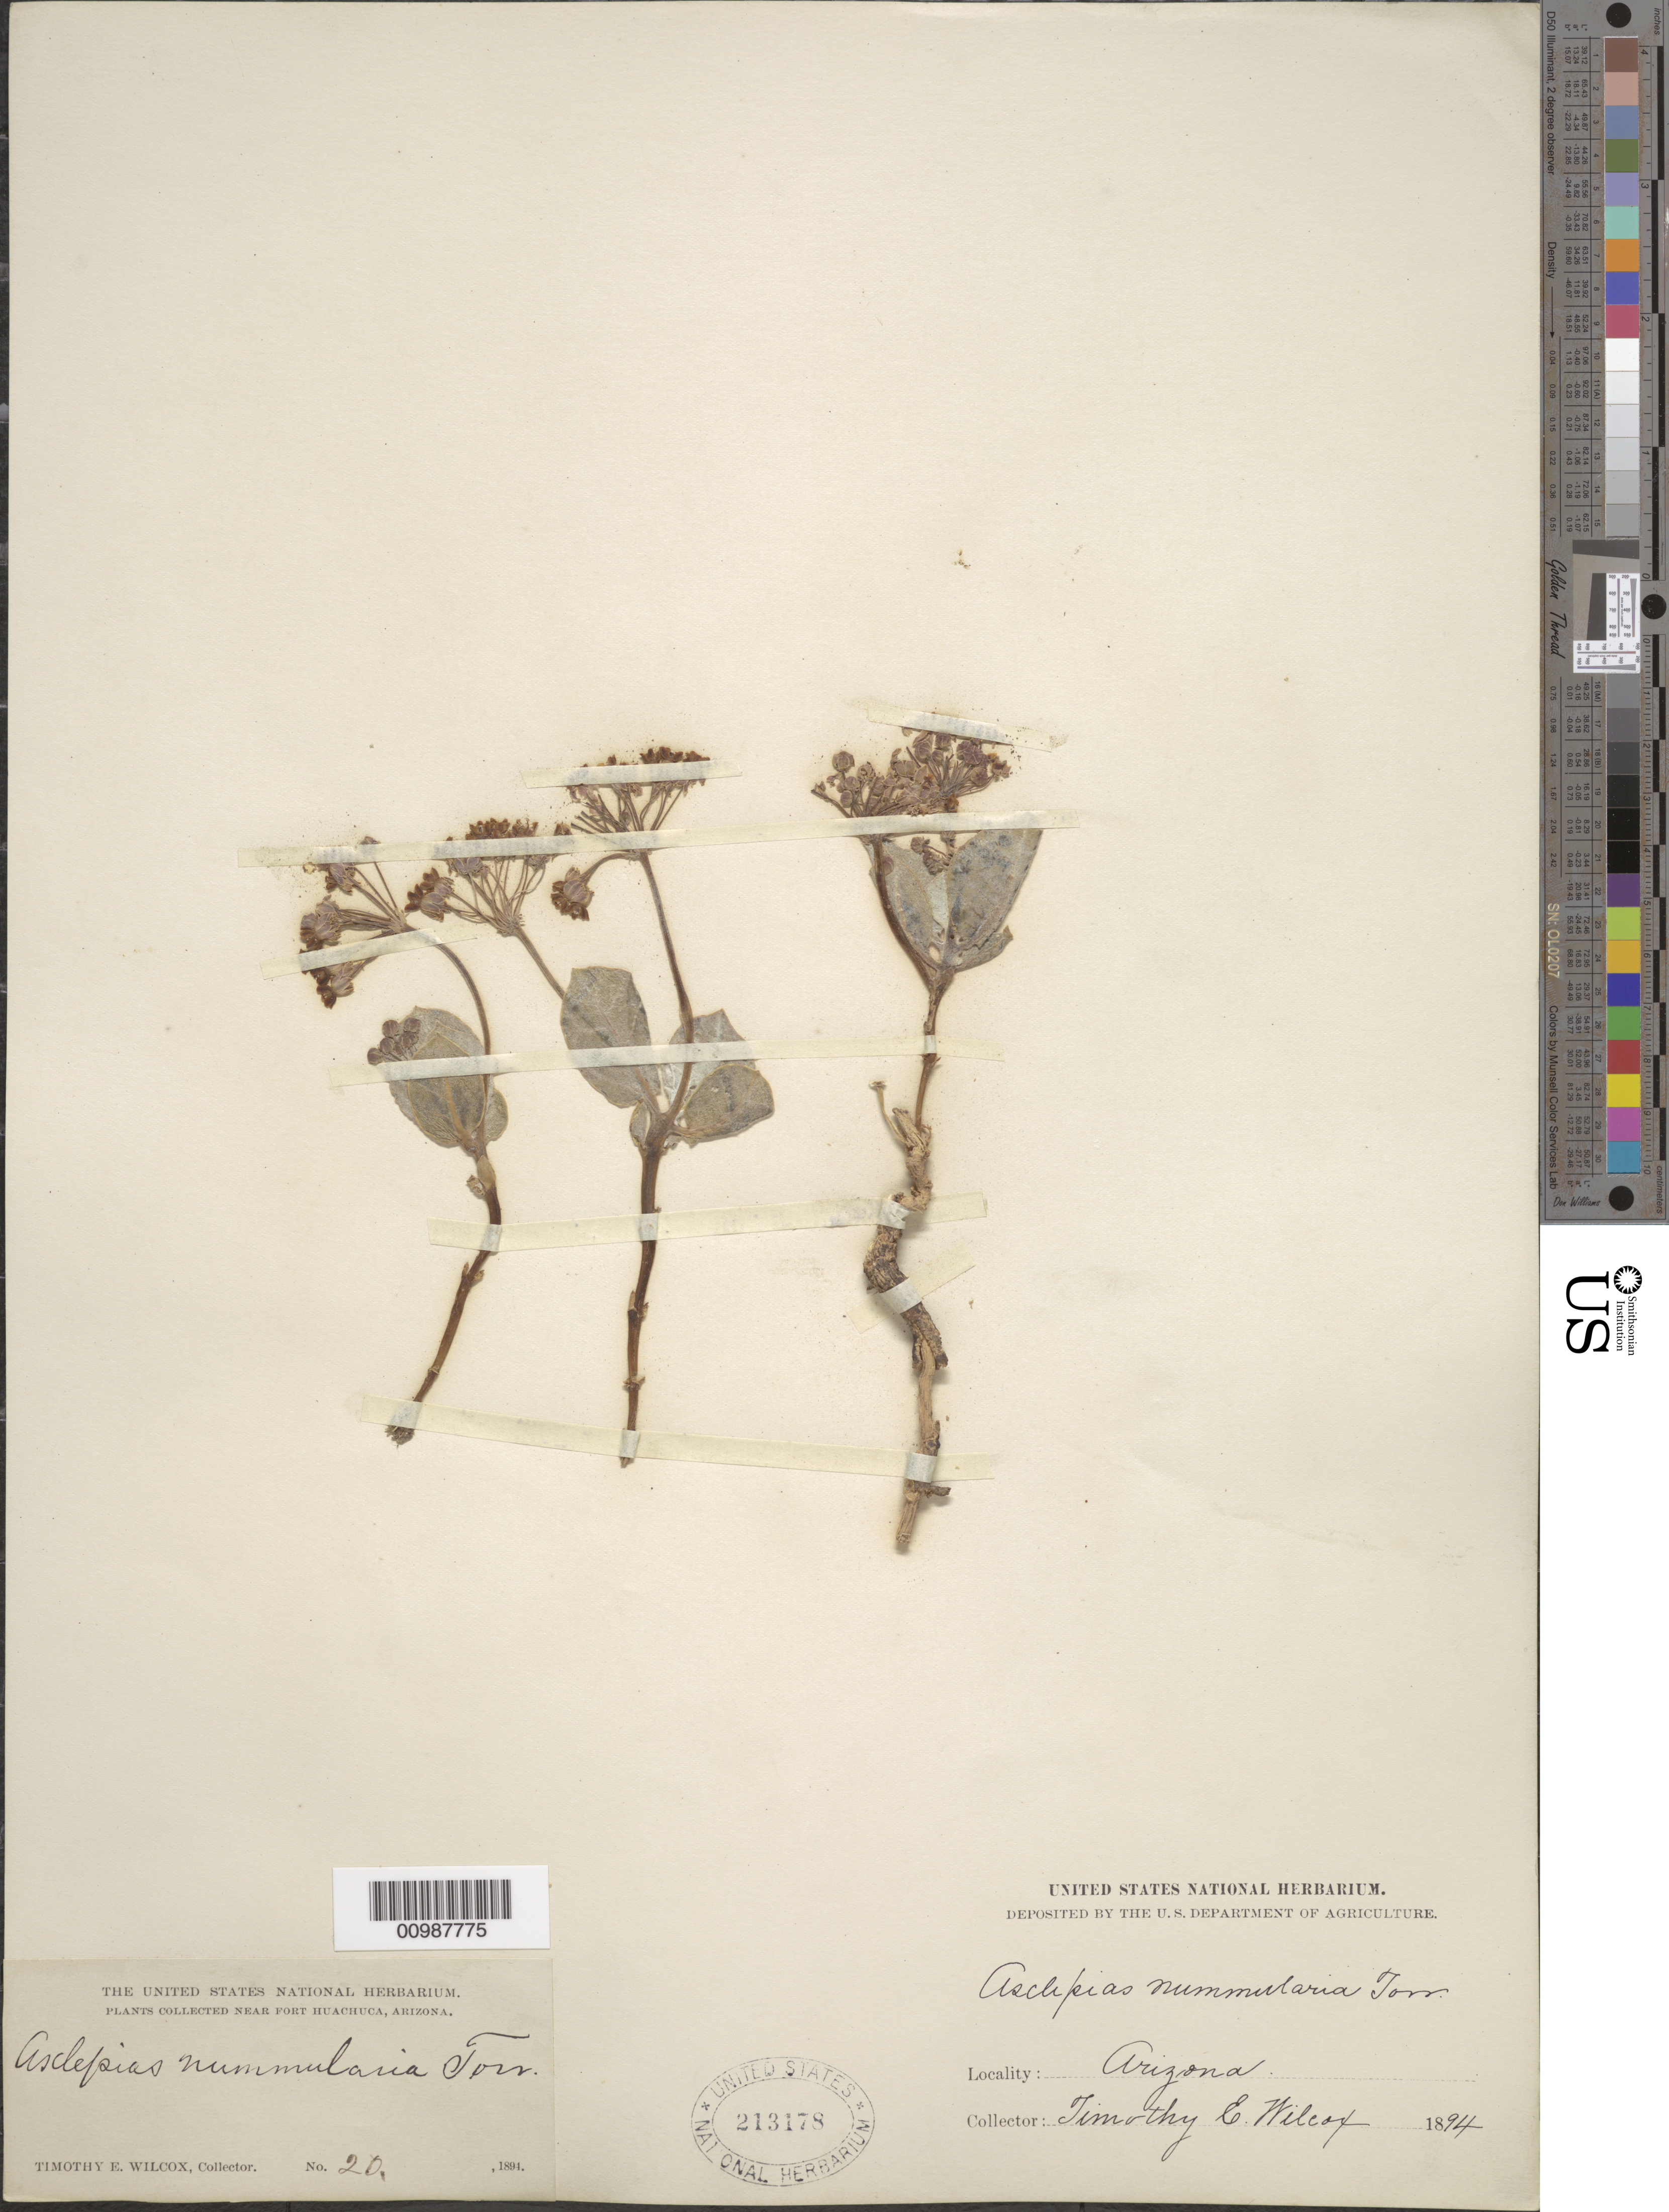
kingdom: Plantae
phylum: Tracheophyta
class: Magnoliopsida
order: Gentianales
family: Apocynaceae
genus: Asclepias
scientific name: Asclepias nummularia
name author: Torr.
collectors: T. E. Wilcox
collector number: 20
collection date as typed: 1894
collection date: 1894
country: United States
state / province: Arizona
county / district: Cochise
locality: Near Fort Huachuca.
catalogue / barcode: US 213178